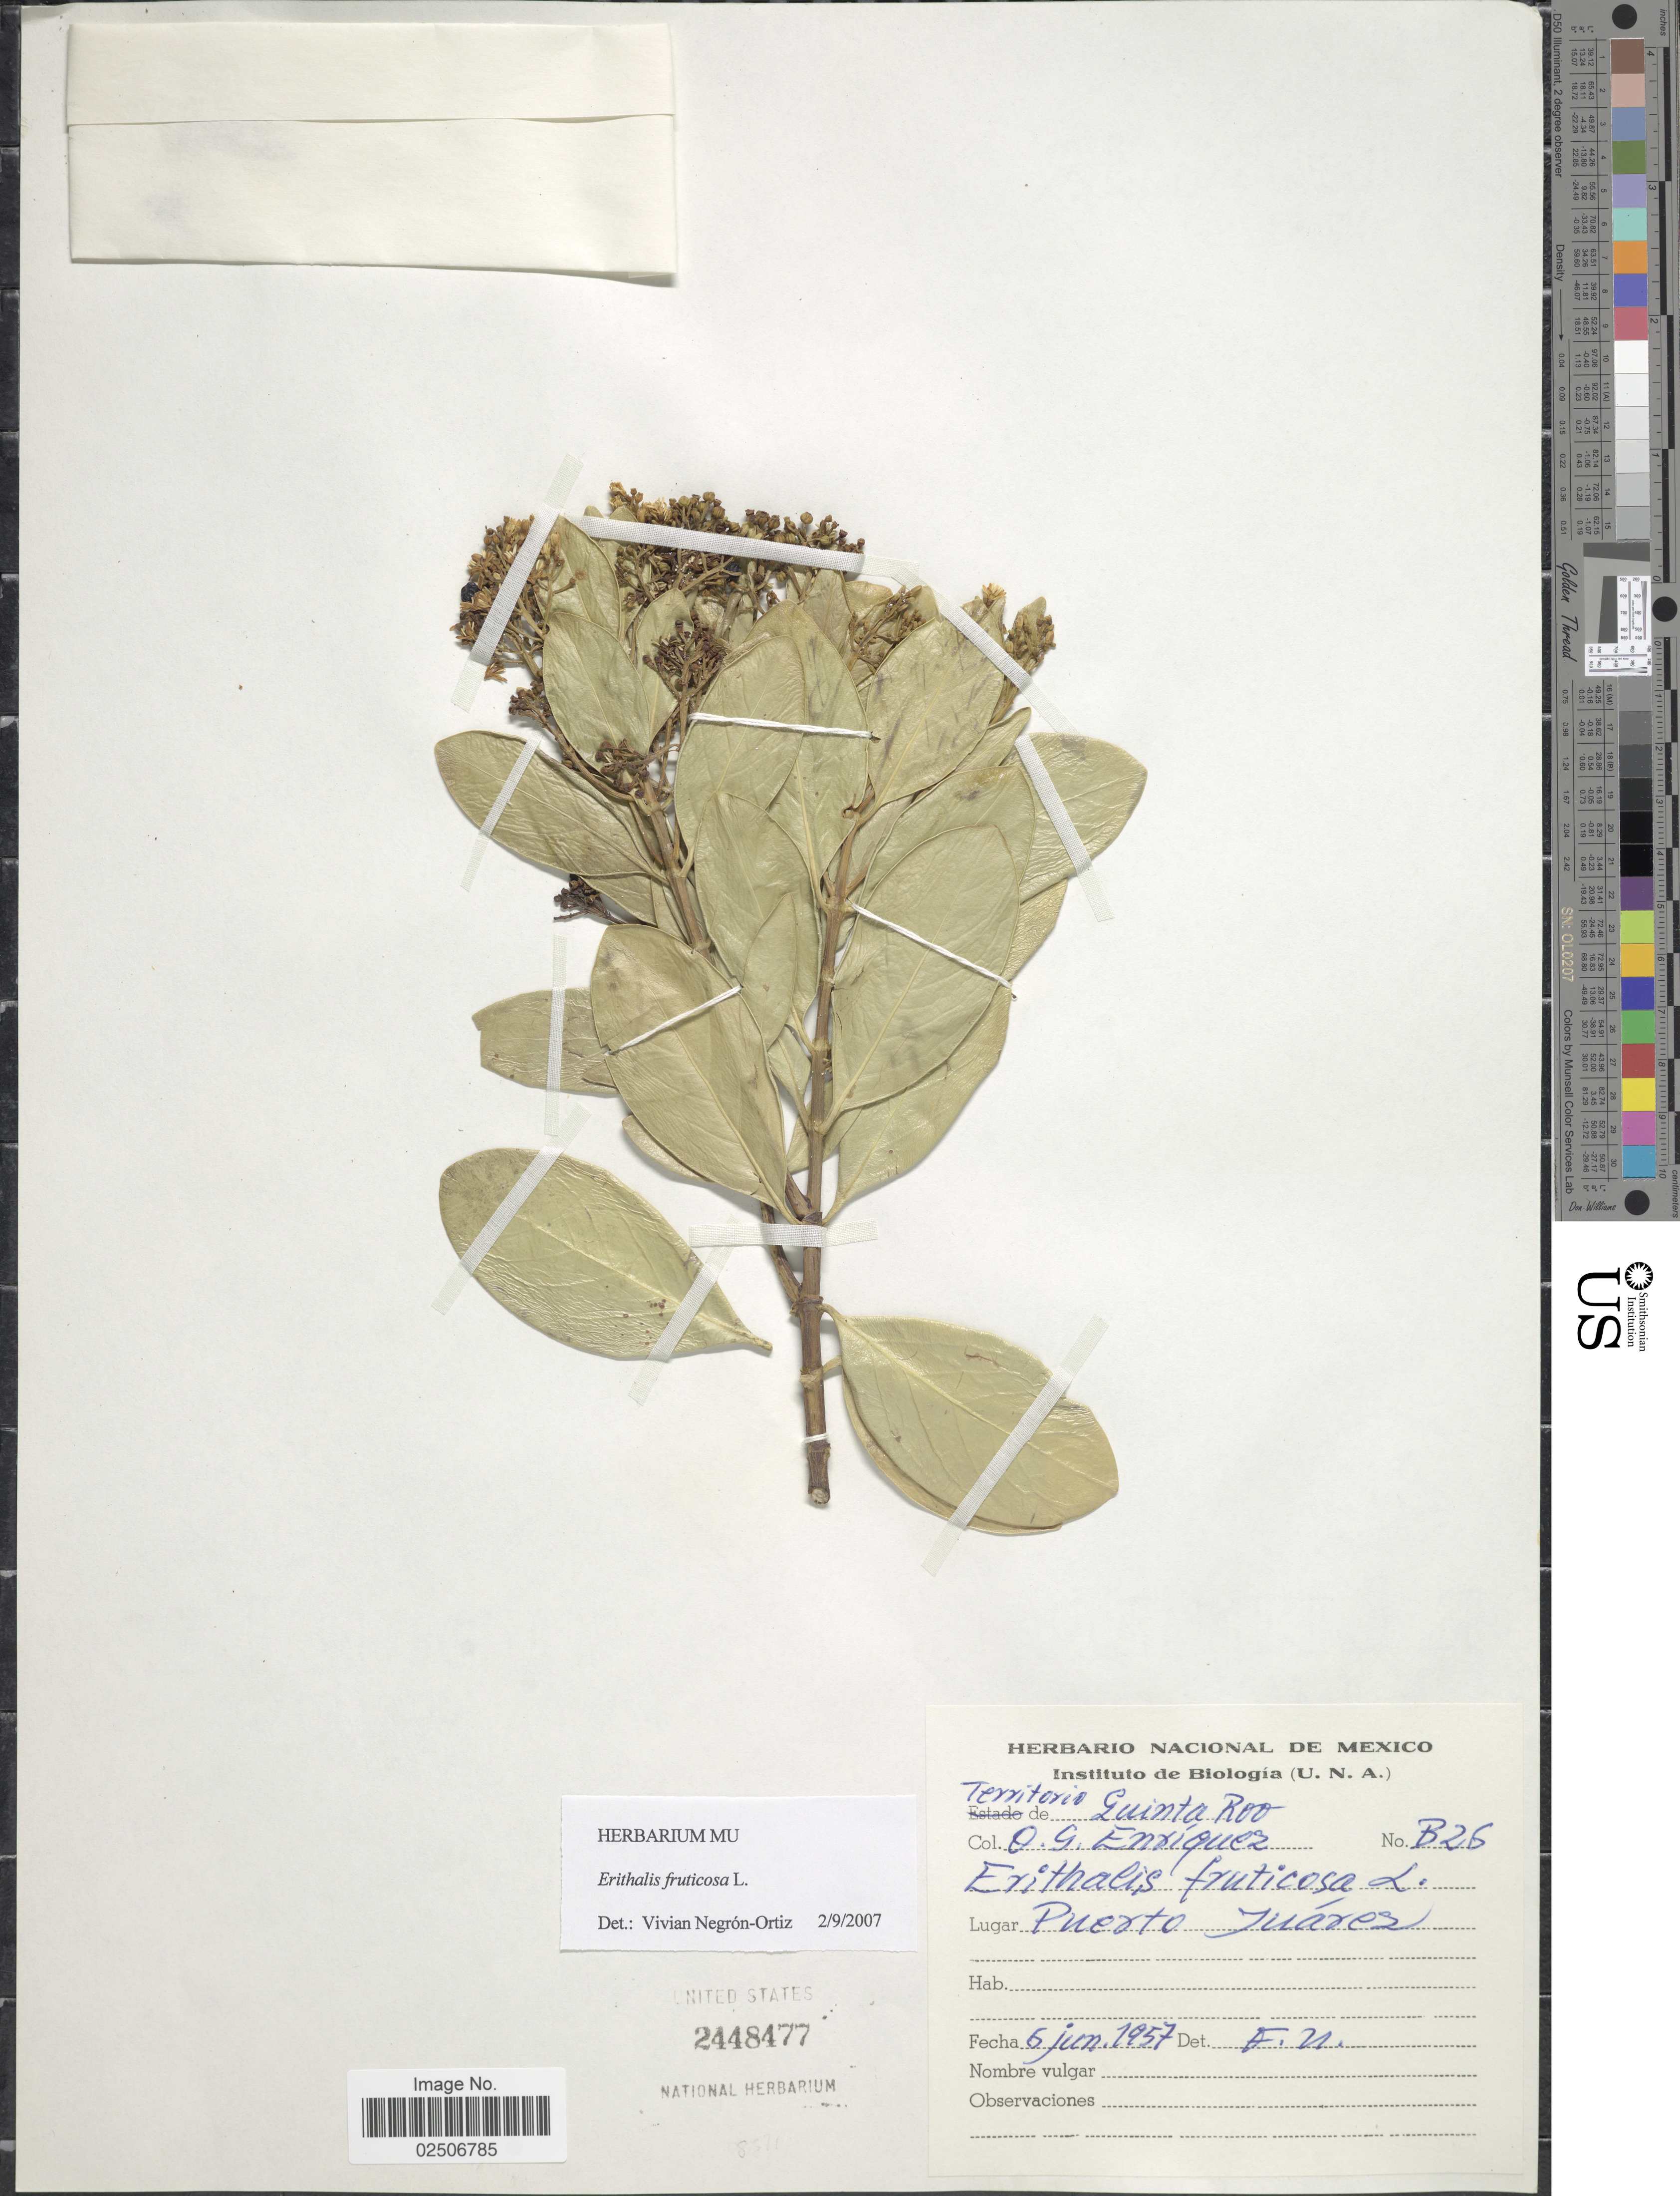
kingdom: Plantae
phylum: Tracheophyta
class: Magnoliopsida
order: Gentianales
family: Rubiaceae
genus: Erithalis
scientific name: Erithalis fruticosa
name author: L.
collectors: O. Enriquez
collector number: B26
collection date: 1957-06-06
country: Mexico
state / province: Quintana Roo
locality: Puerto Juarez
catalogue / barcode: US 2448477